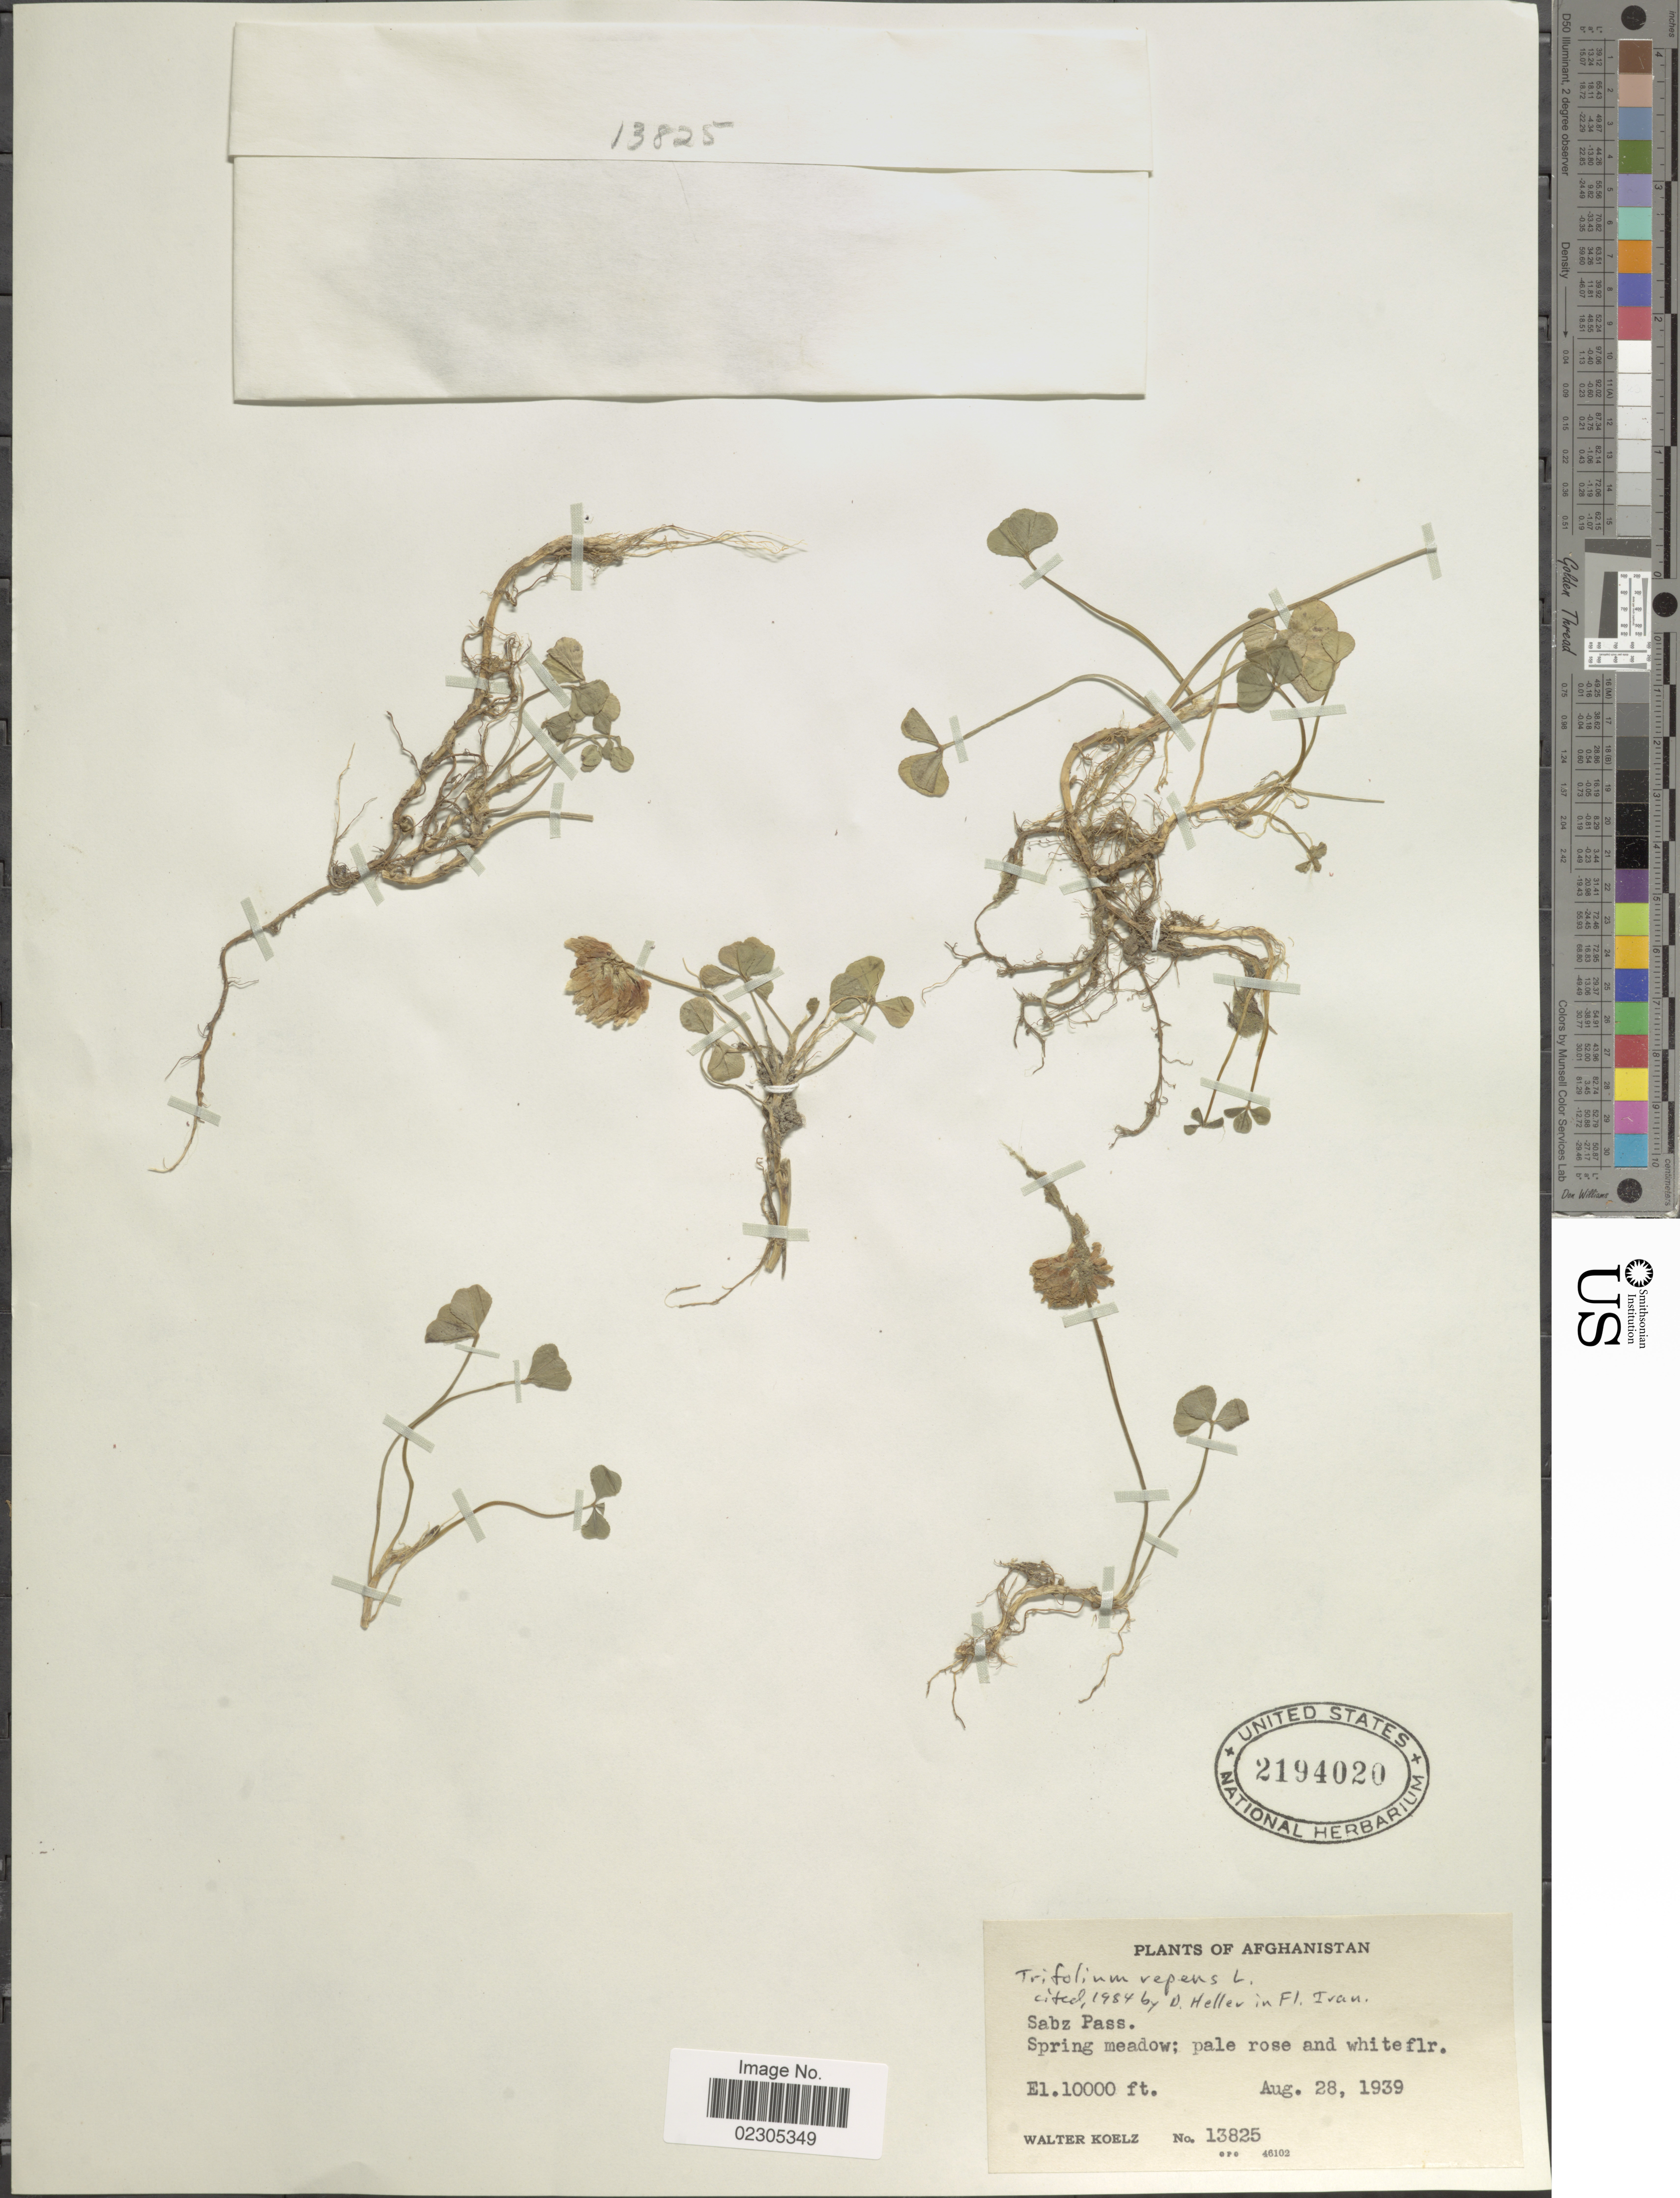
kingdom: Plantae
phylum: Tracheophyta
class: Magnoliopsida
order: Fabales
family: Fabaceae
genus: Trifolium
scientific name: Trifolium repens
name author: L.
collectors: W. N. Koelz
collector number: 13825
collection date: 1939-08-28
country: Afghanistan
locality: Sabz Pass, Spring meadow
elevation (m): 3048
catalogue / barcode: US 2194020